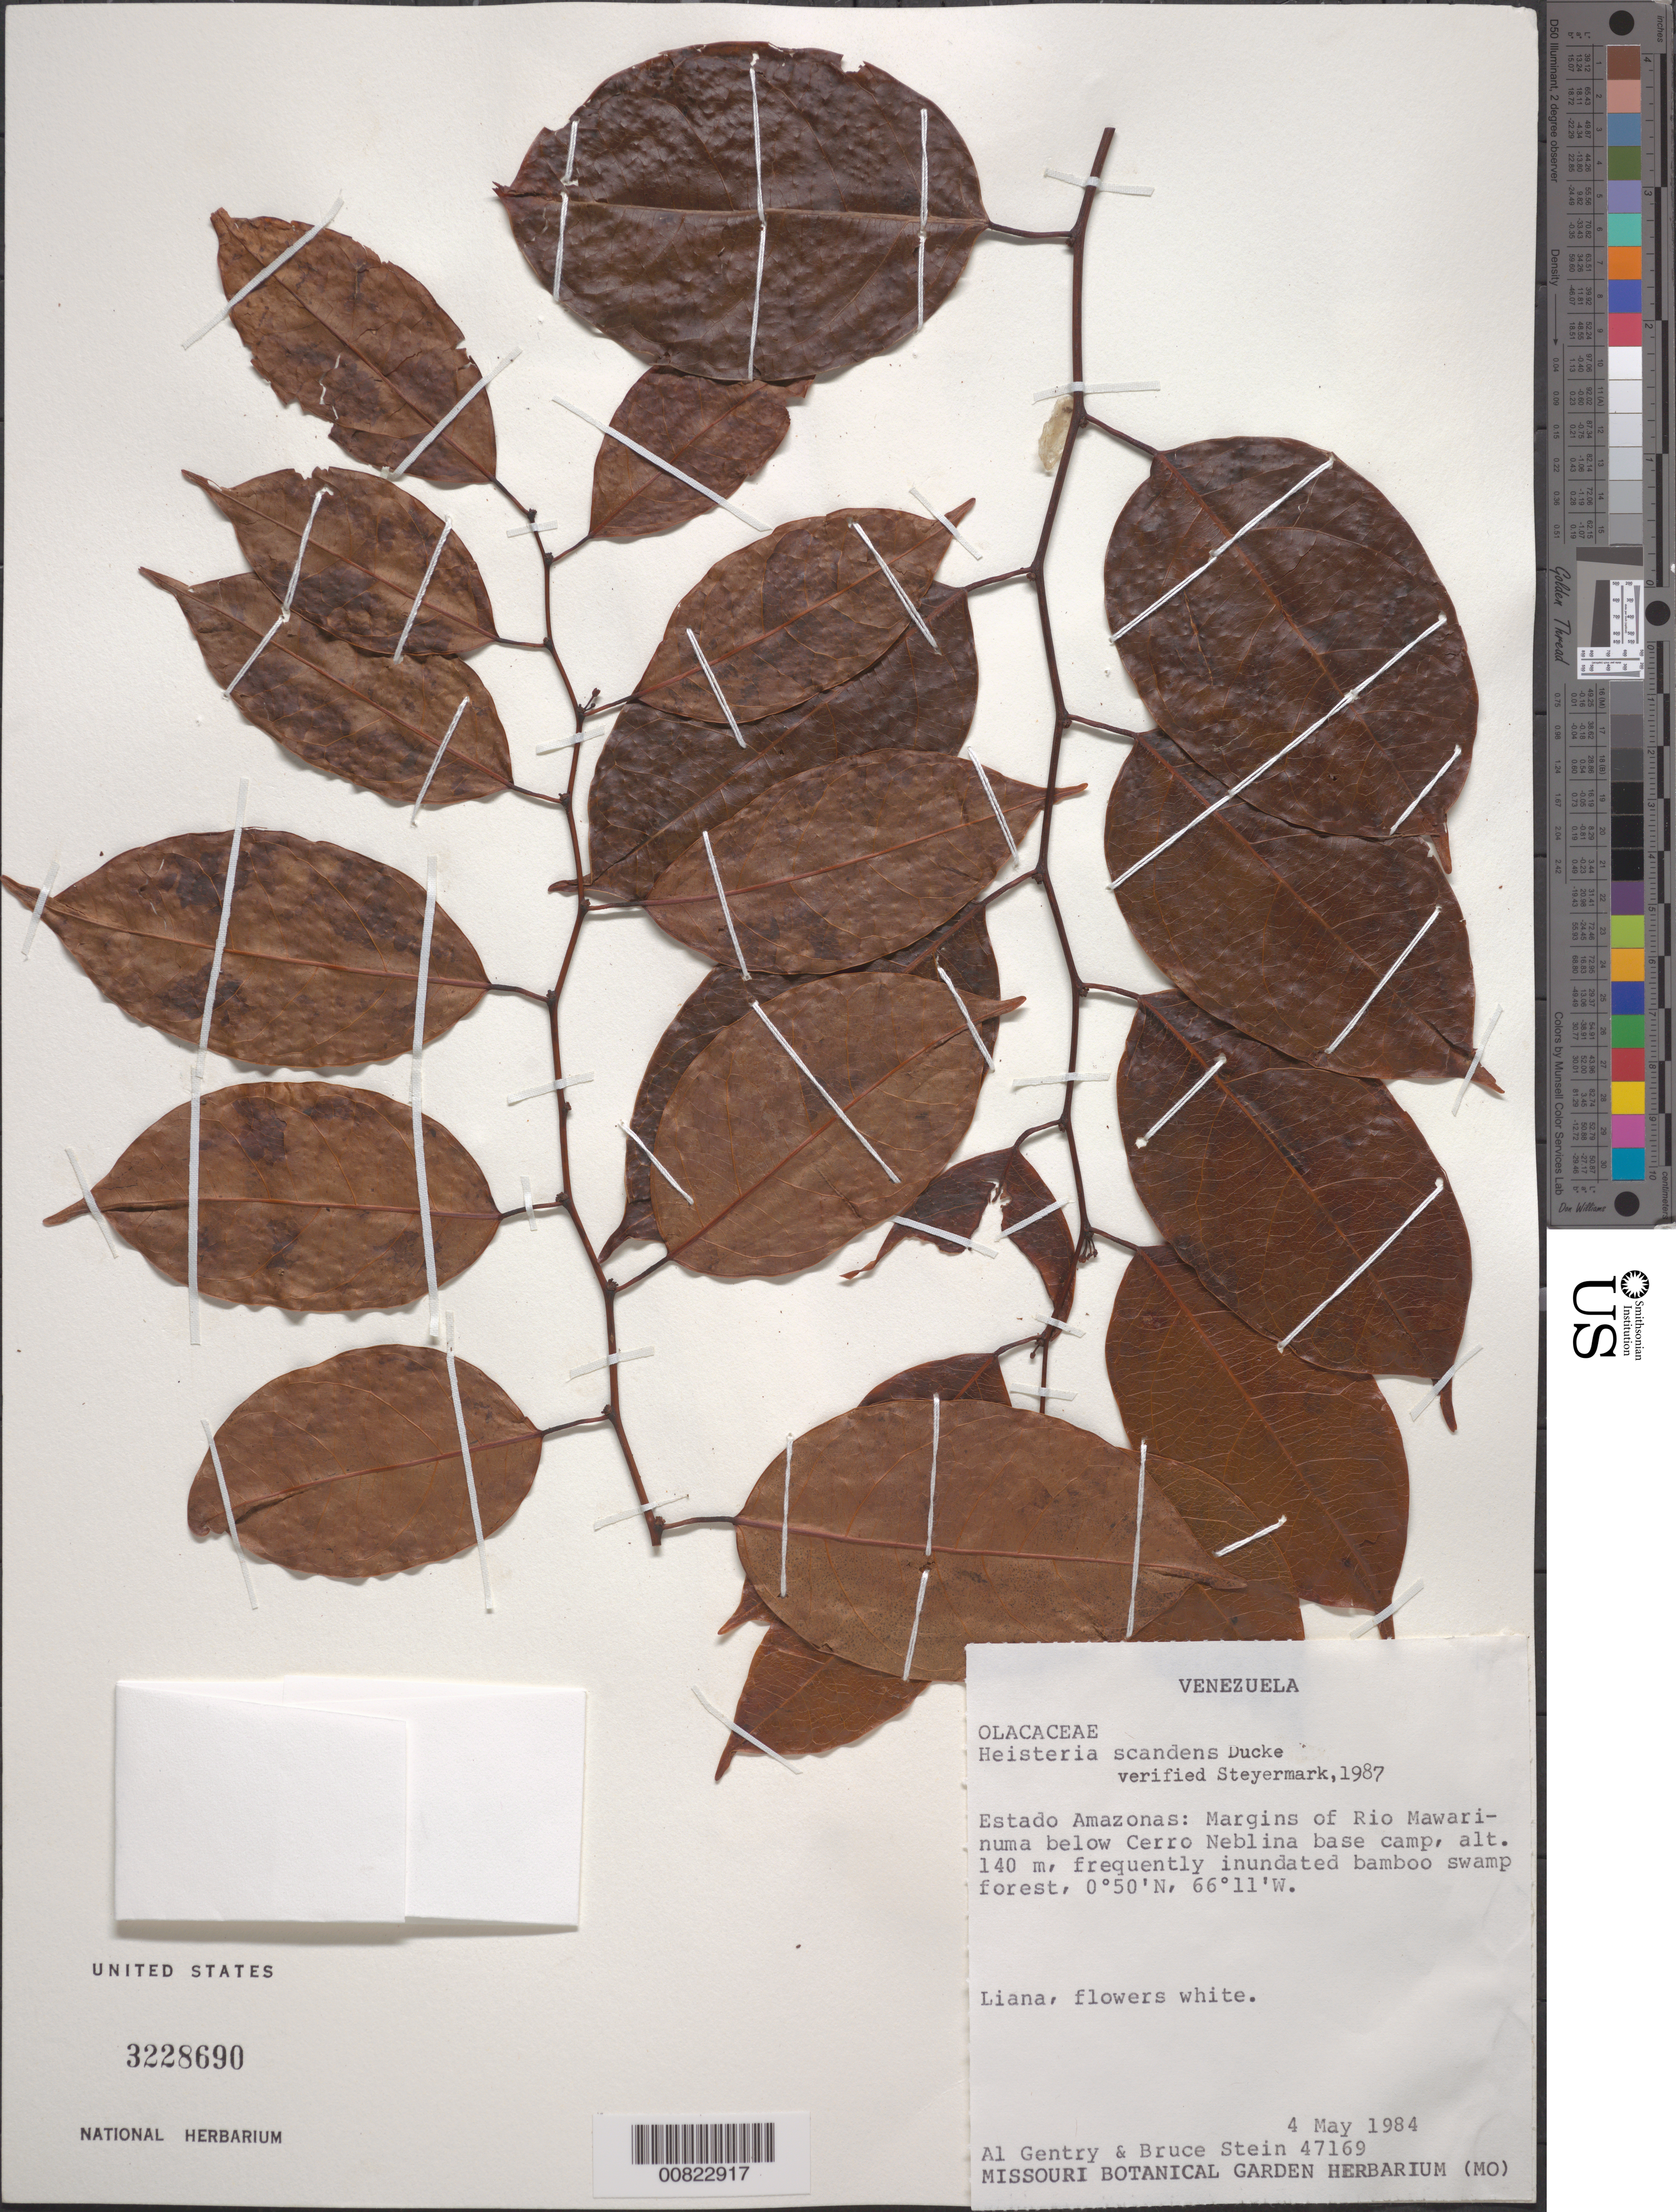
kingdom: Plantae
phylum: Tracheophyta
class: Magnoliopsida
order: Santalales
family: Erythropalaceae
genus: Heisteria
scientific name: Heisteria scandens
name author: Ducke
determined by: Steyermark, Julian A., (VEN)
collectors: A. H. Gentry & B. Stein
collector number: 47169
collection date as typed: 4-May-84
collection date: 1984-05-04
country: Venezuela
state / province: Amazonas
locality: Río Mawarinuma, below Cerro de La Neblina base camp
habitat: Frequently inundated bamboo swamp forest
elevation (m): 140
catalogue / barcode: US 3228690